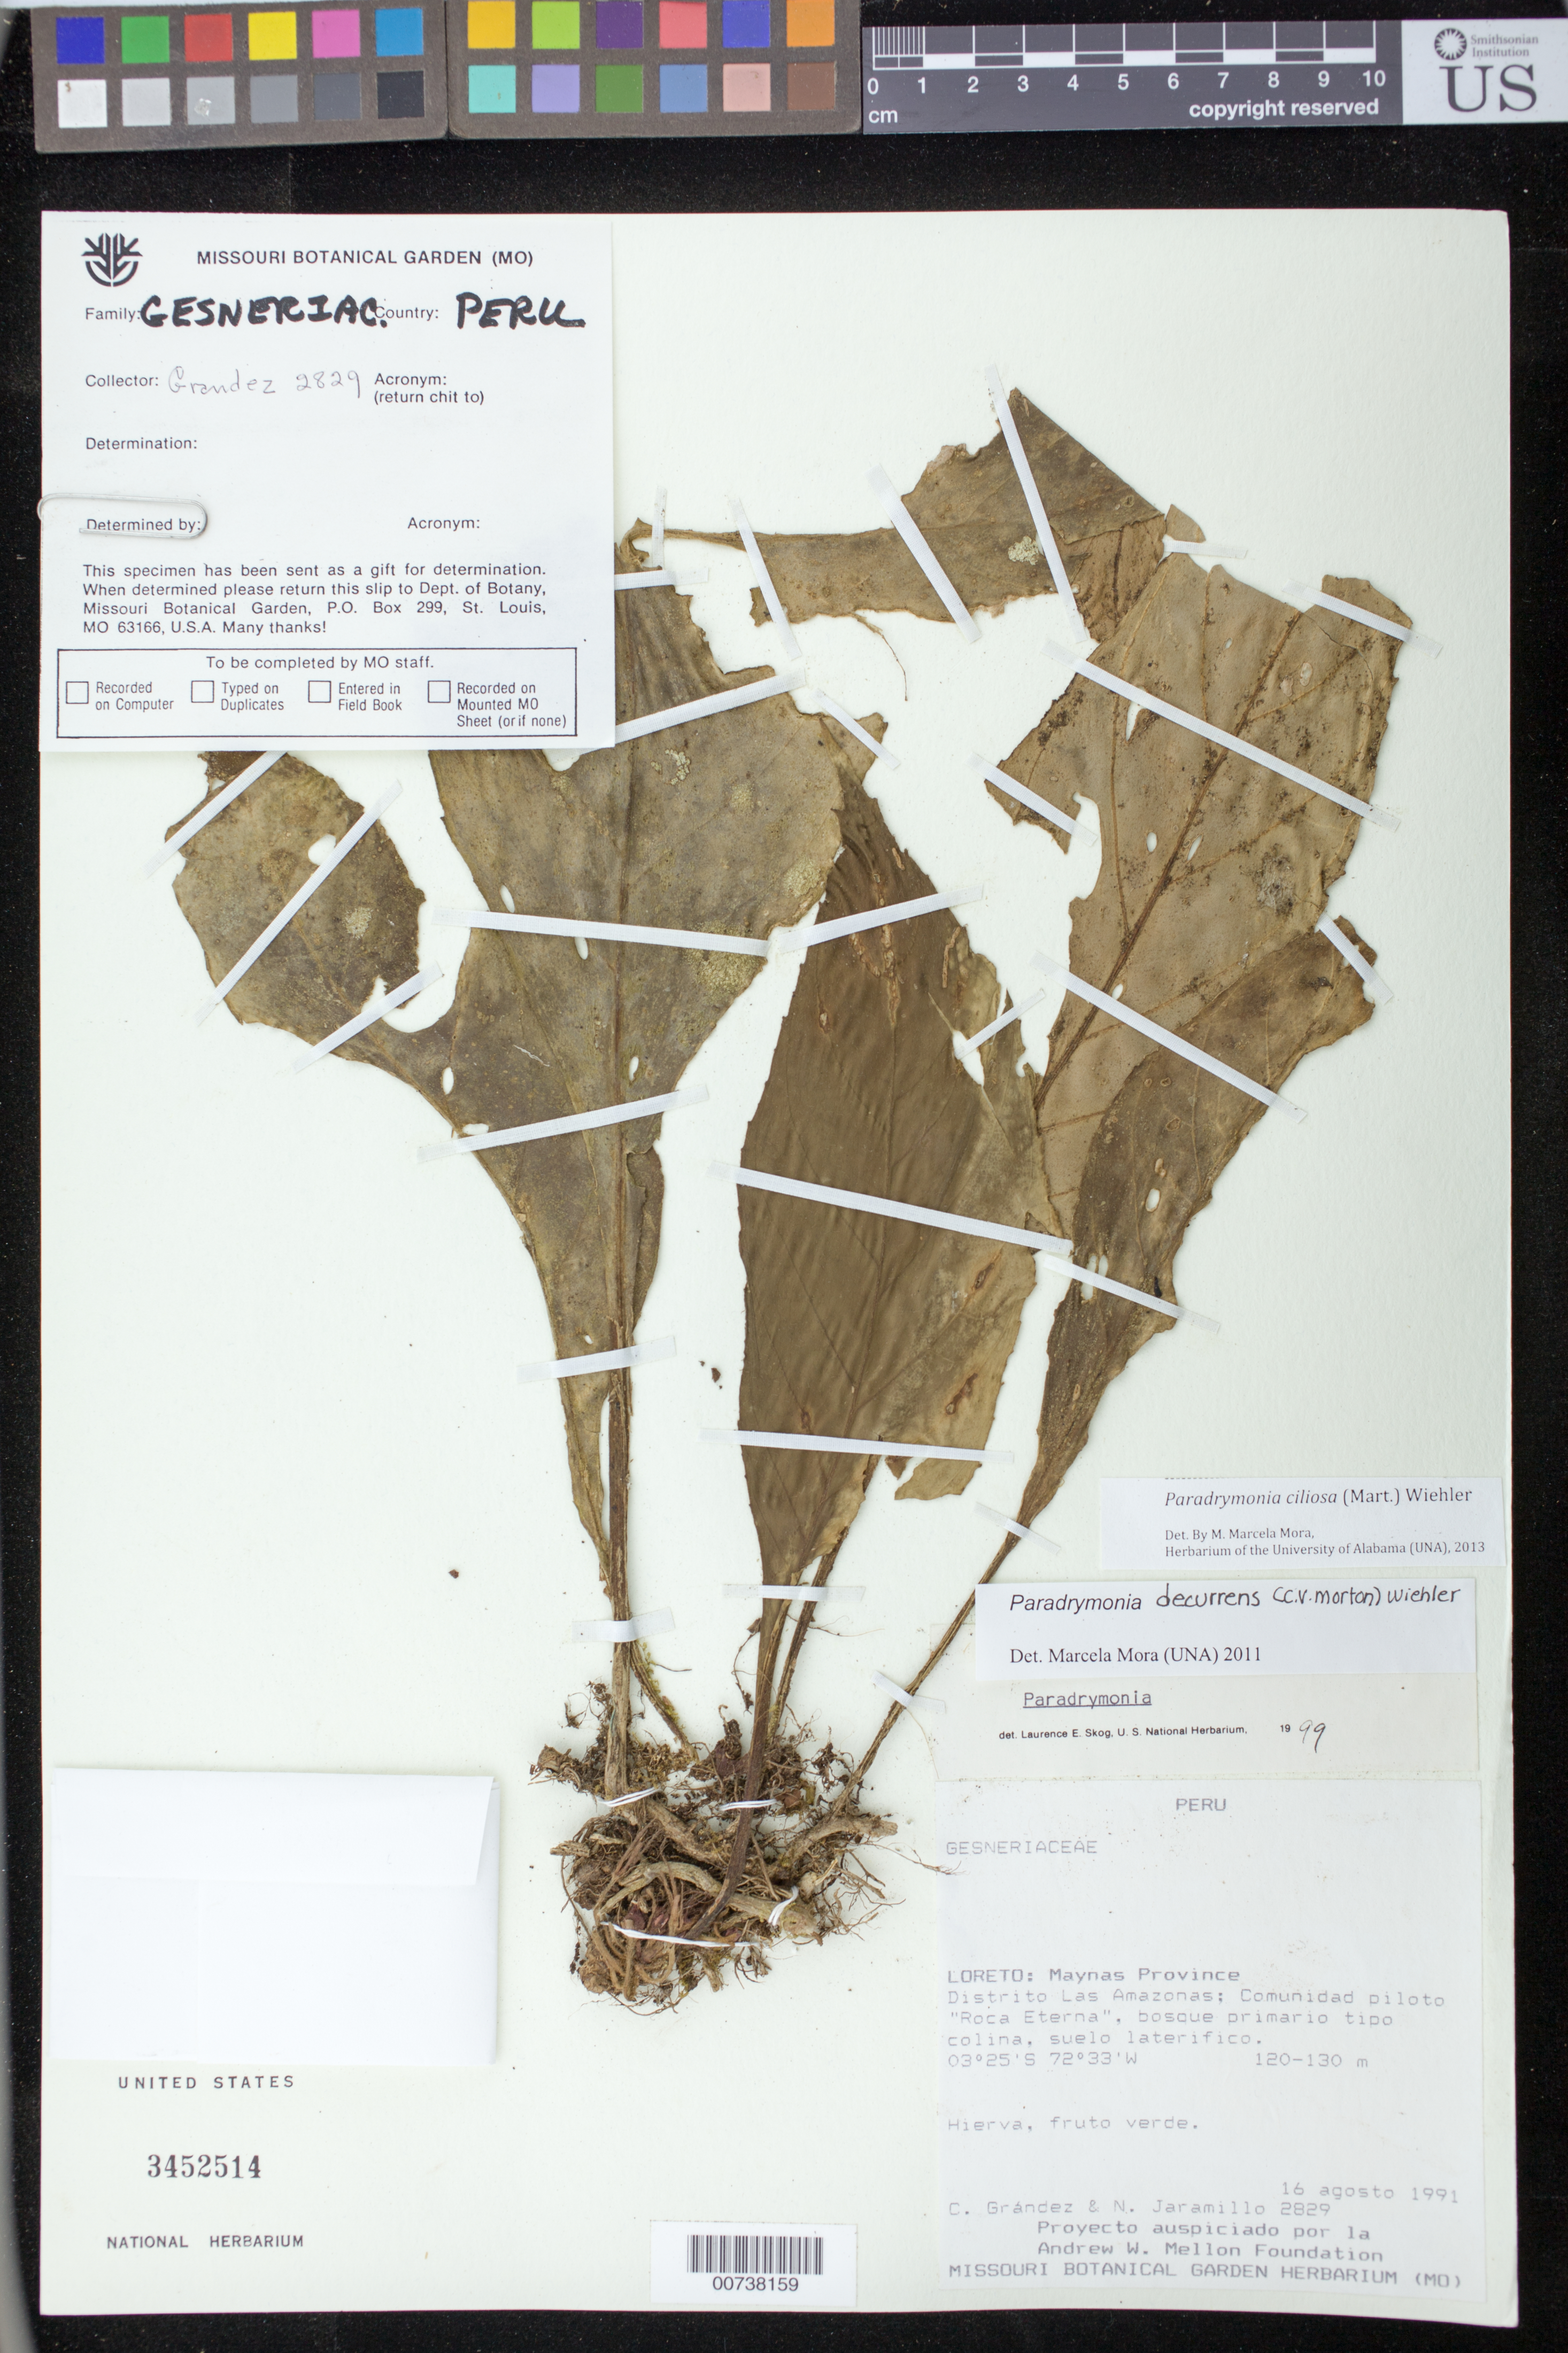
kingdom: Plantae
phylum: Tracheophyta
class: Magnoliopsida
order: Lamiales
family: Gesneriaceae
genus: Paradrymonia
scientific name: Paradrymonia ciliosa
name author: (Mart.) Wiehler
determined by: Mora, M. Marcela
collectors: C. Grández & N. Jaramillo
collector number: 2829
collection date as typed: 16 Aug 1991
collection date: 1991-08-16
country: Peru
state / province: Loreto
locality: Prov. Maynas, Dtto. Las Amazonas; comunidad piloto "Roca Eterna"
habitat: Bosque primario tipo colina, suelo laterifico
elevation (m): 120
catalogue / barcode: US 3452514